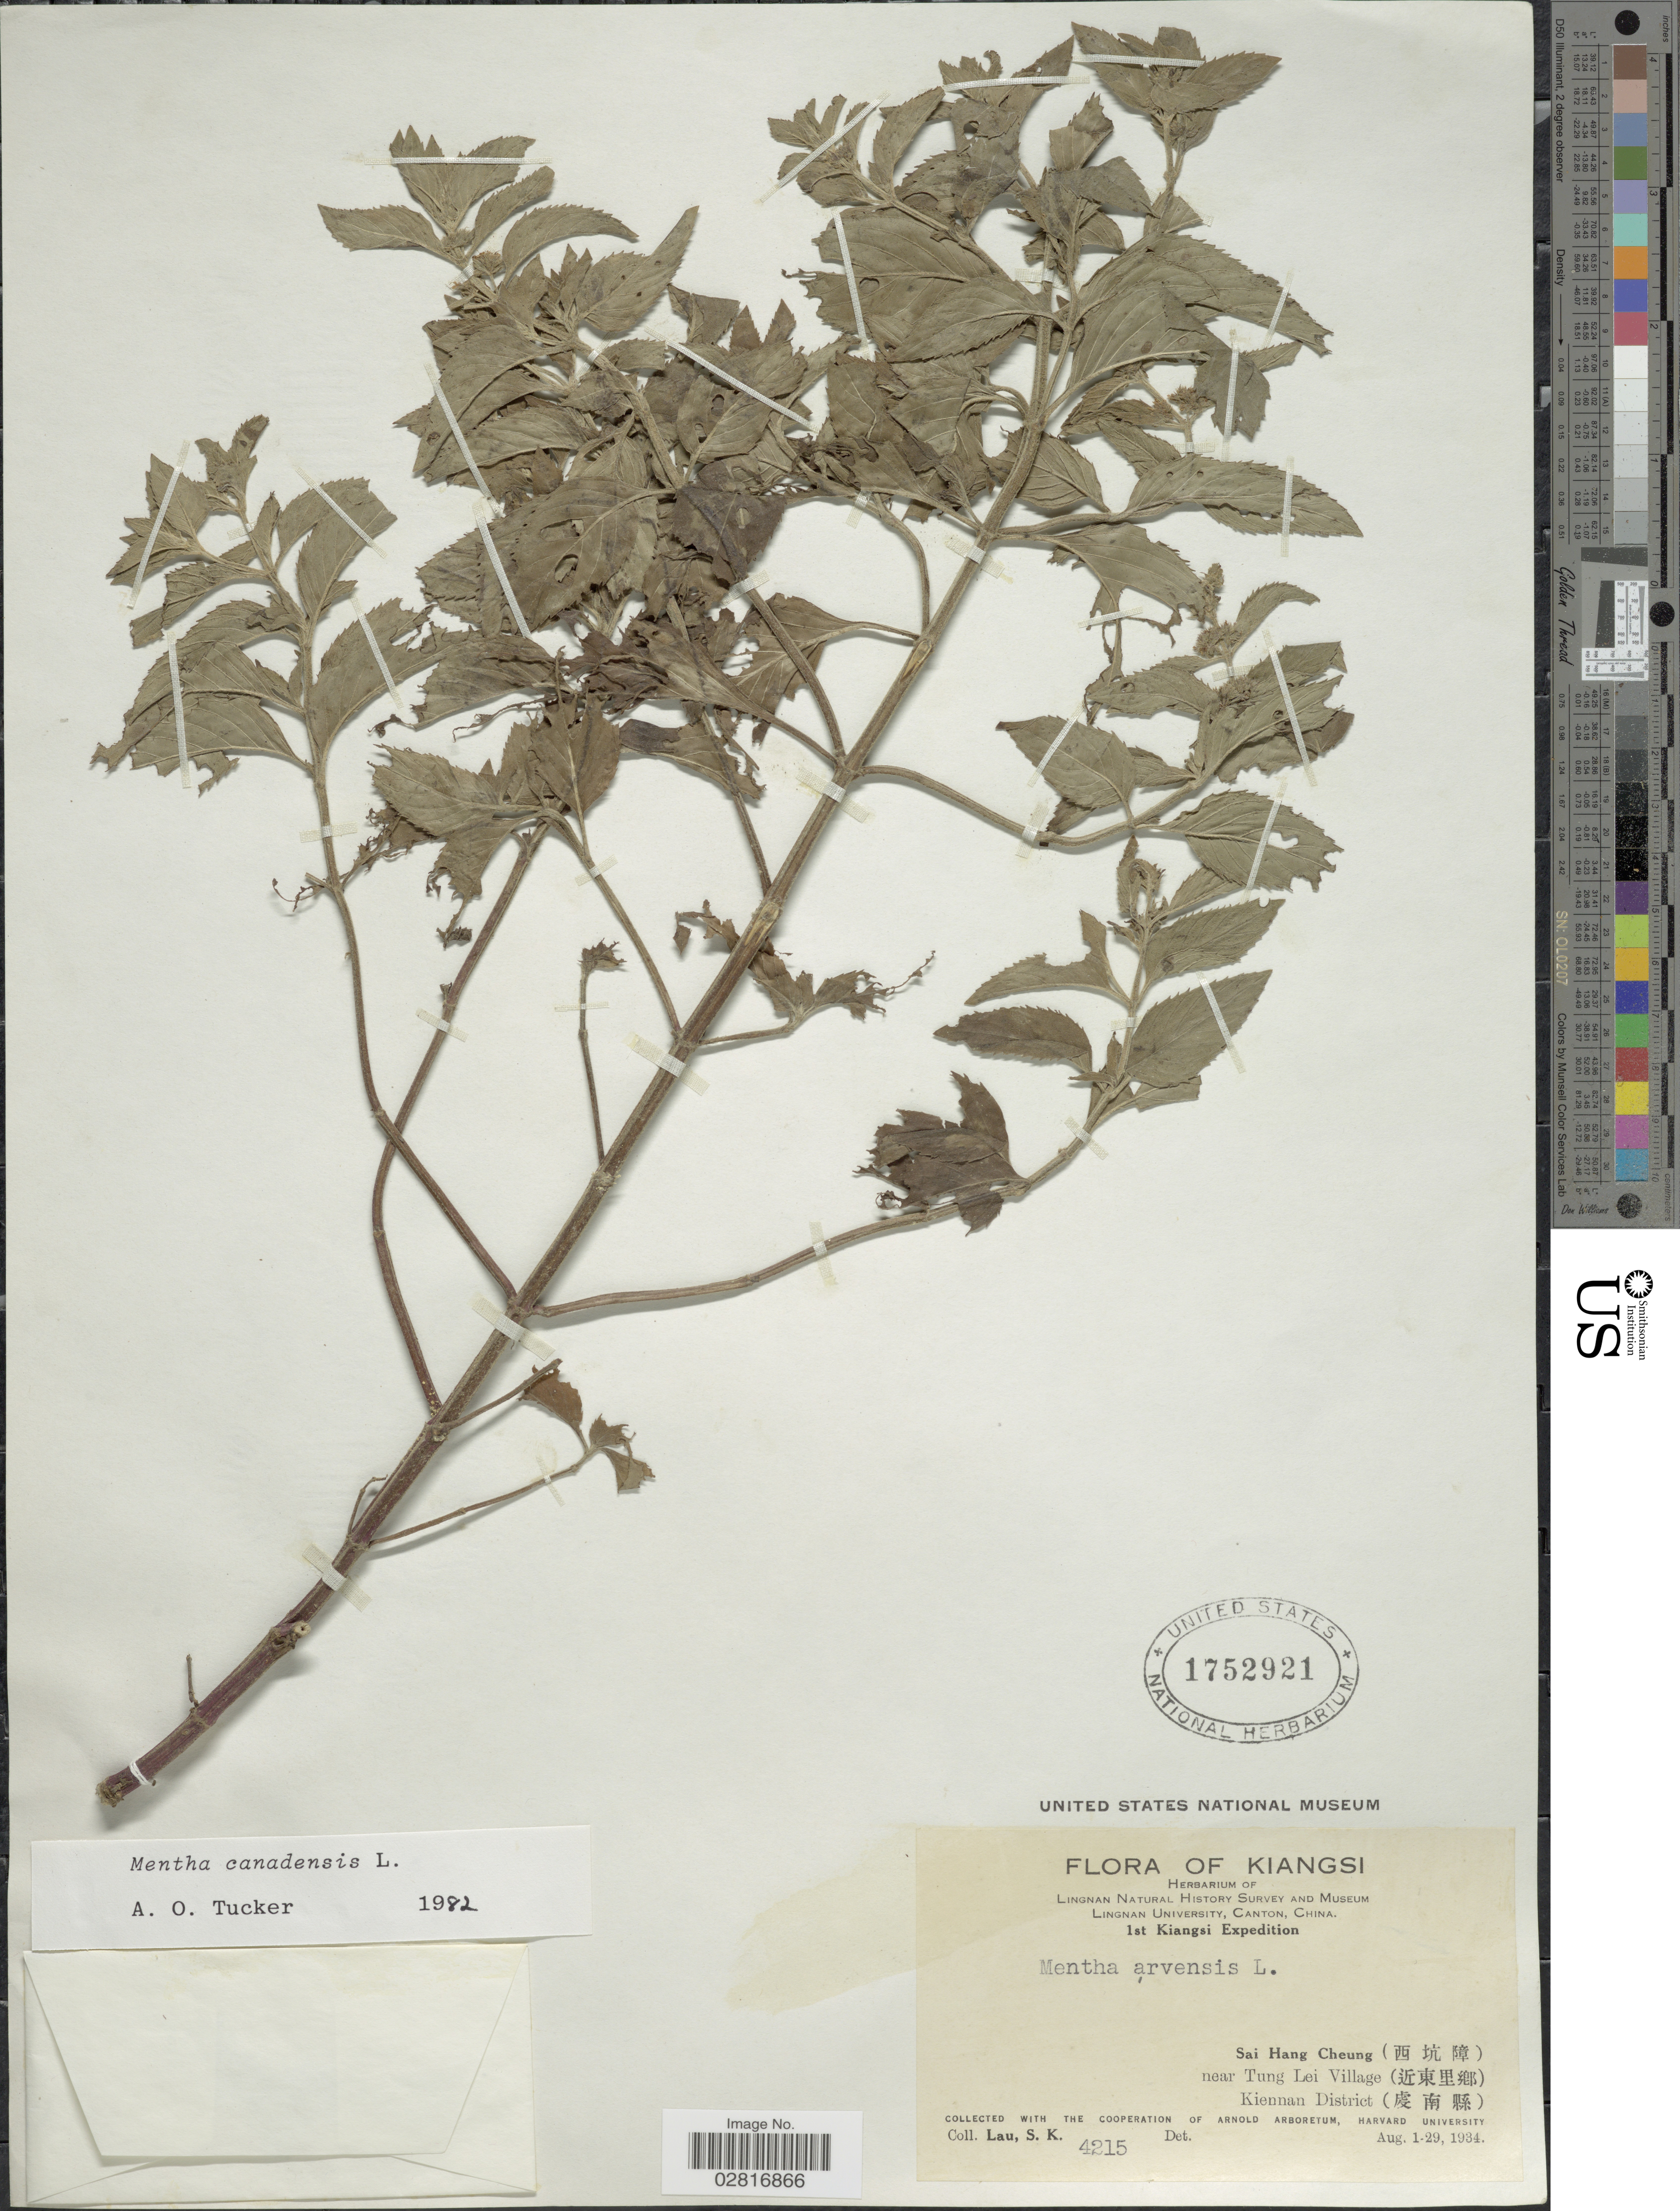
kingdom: Plantae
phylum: Tracheophyta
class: Magnoliopsida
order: Lamiales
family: Lamiaceae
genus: Mentha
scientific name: Mentha canadensis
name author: L.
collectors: S. K. Lau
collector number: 4215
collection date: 1934-08-01/1934-08-29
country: China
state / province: Jiangxi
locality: Kiangsi, Sai Hang Cheung, near Tung Lei Village, Kiennan District.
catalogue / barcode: US 1752921